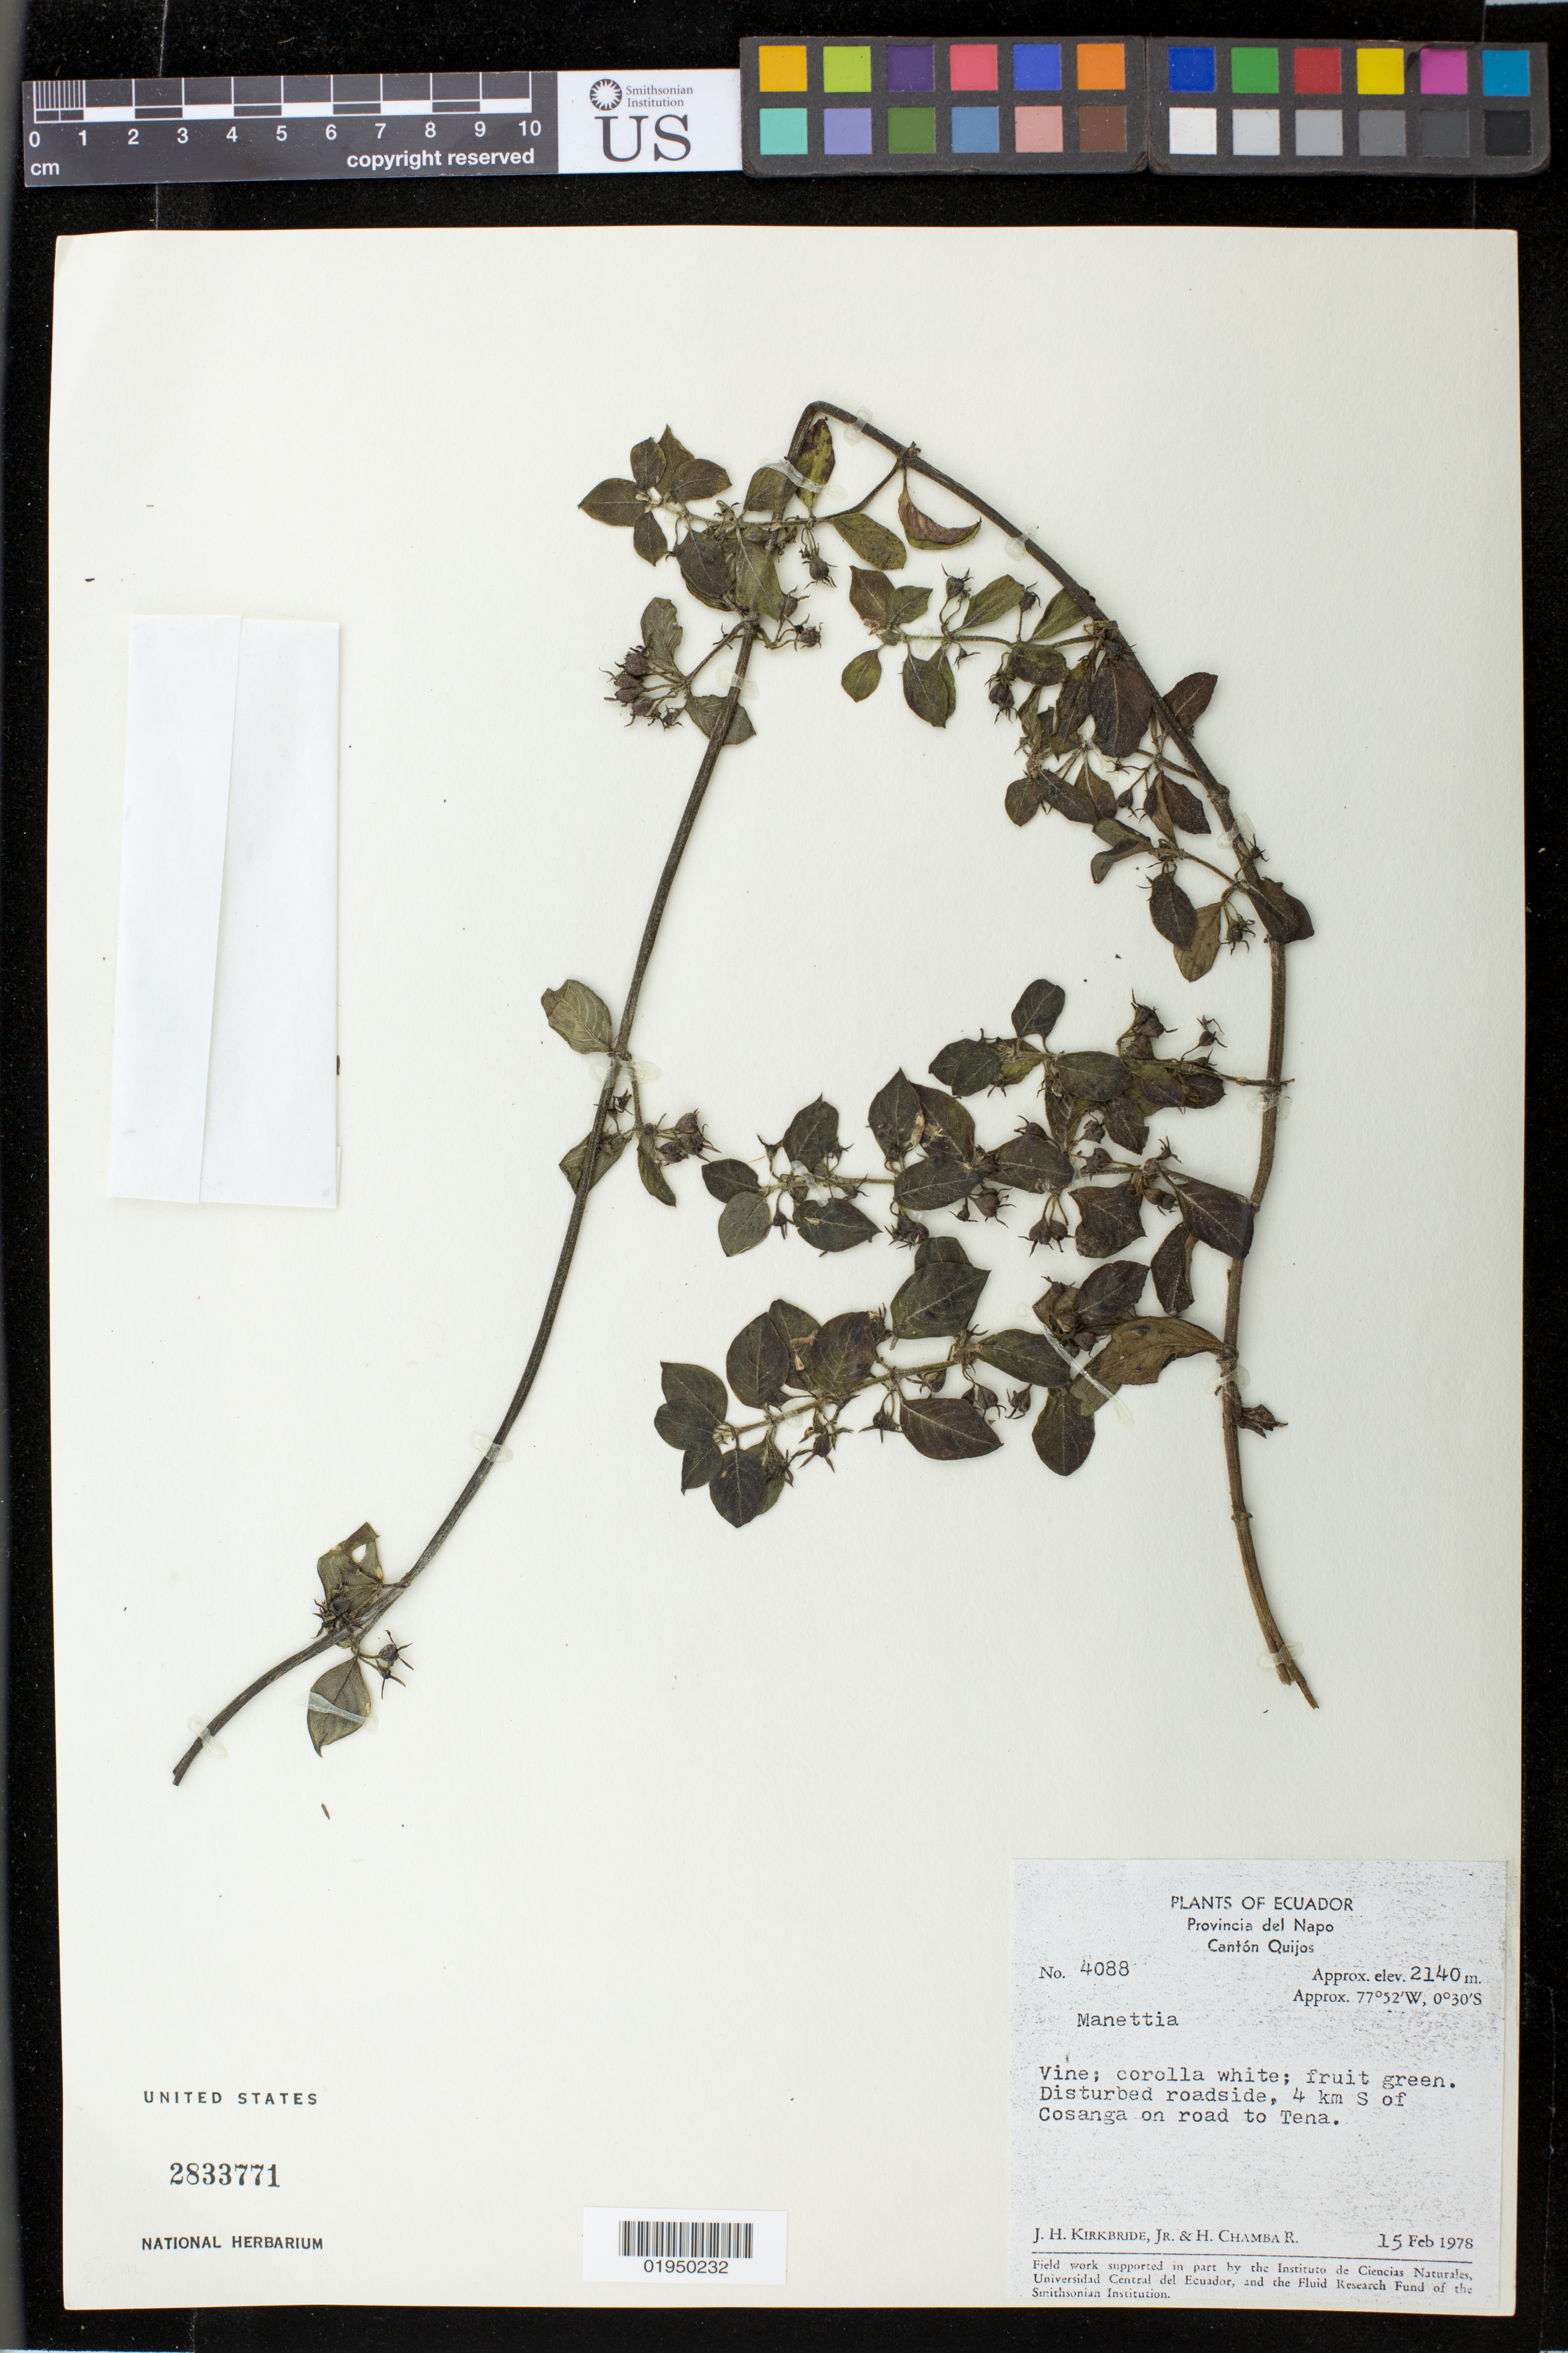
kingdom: Plantae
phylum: Tracheophyta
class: Magnoliopsida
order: Gentianales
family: Rubiaceae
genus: Manettia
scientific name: Manettia sp.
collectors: J. H. Kirkbride & H. Chamba-R.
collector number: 4088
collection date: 1978-02-15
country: Ecuador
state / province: Napo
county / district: Quijos Cantón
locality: Disturbed roadside, 4 km S of Cosanga on road to Tena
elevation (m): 2140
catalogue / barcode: US 2833771